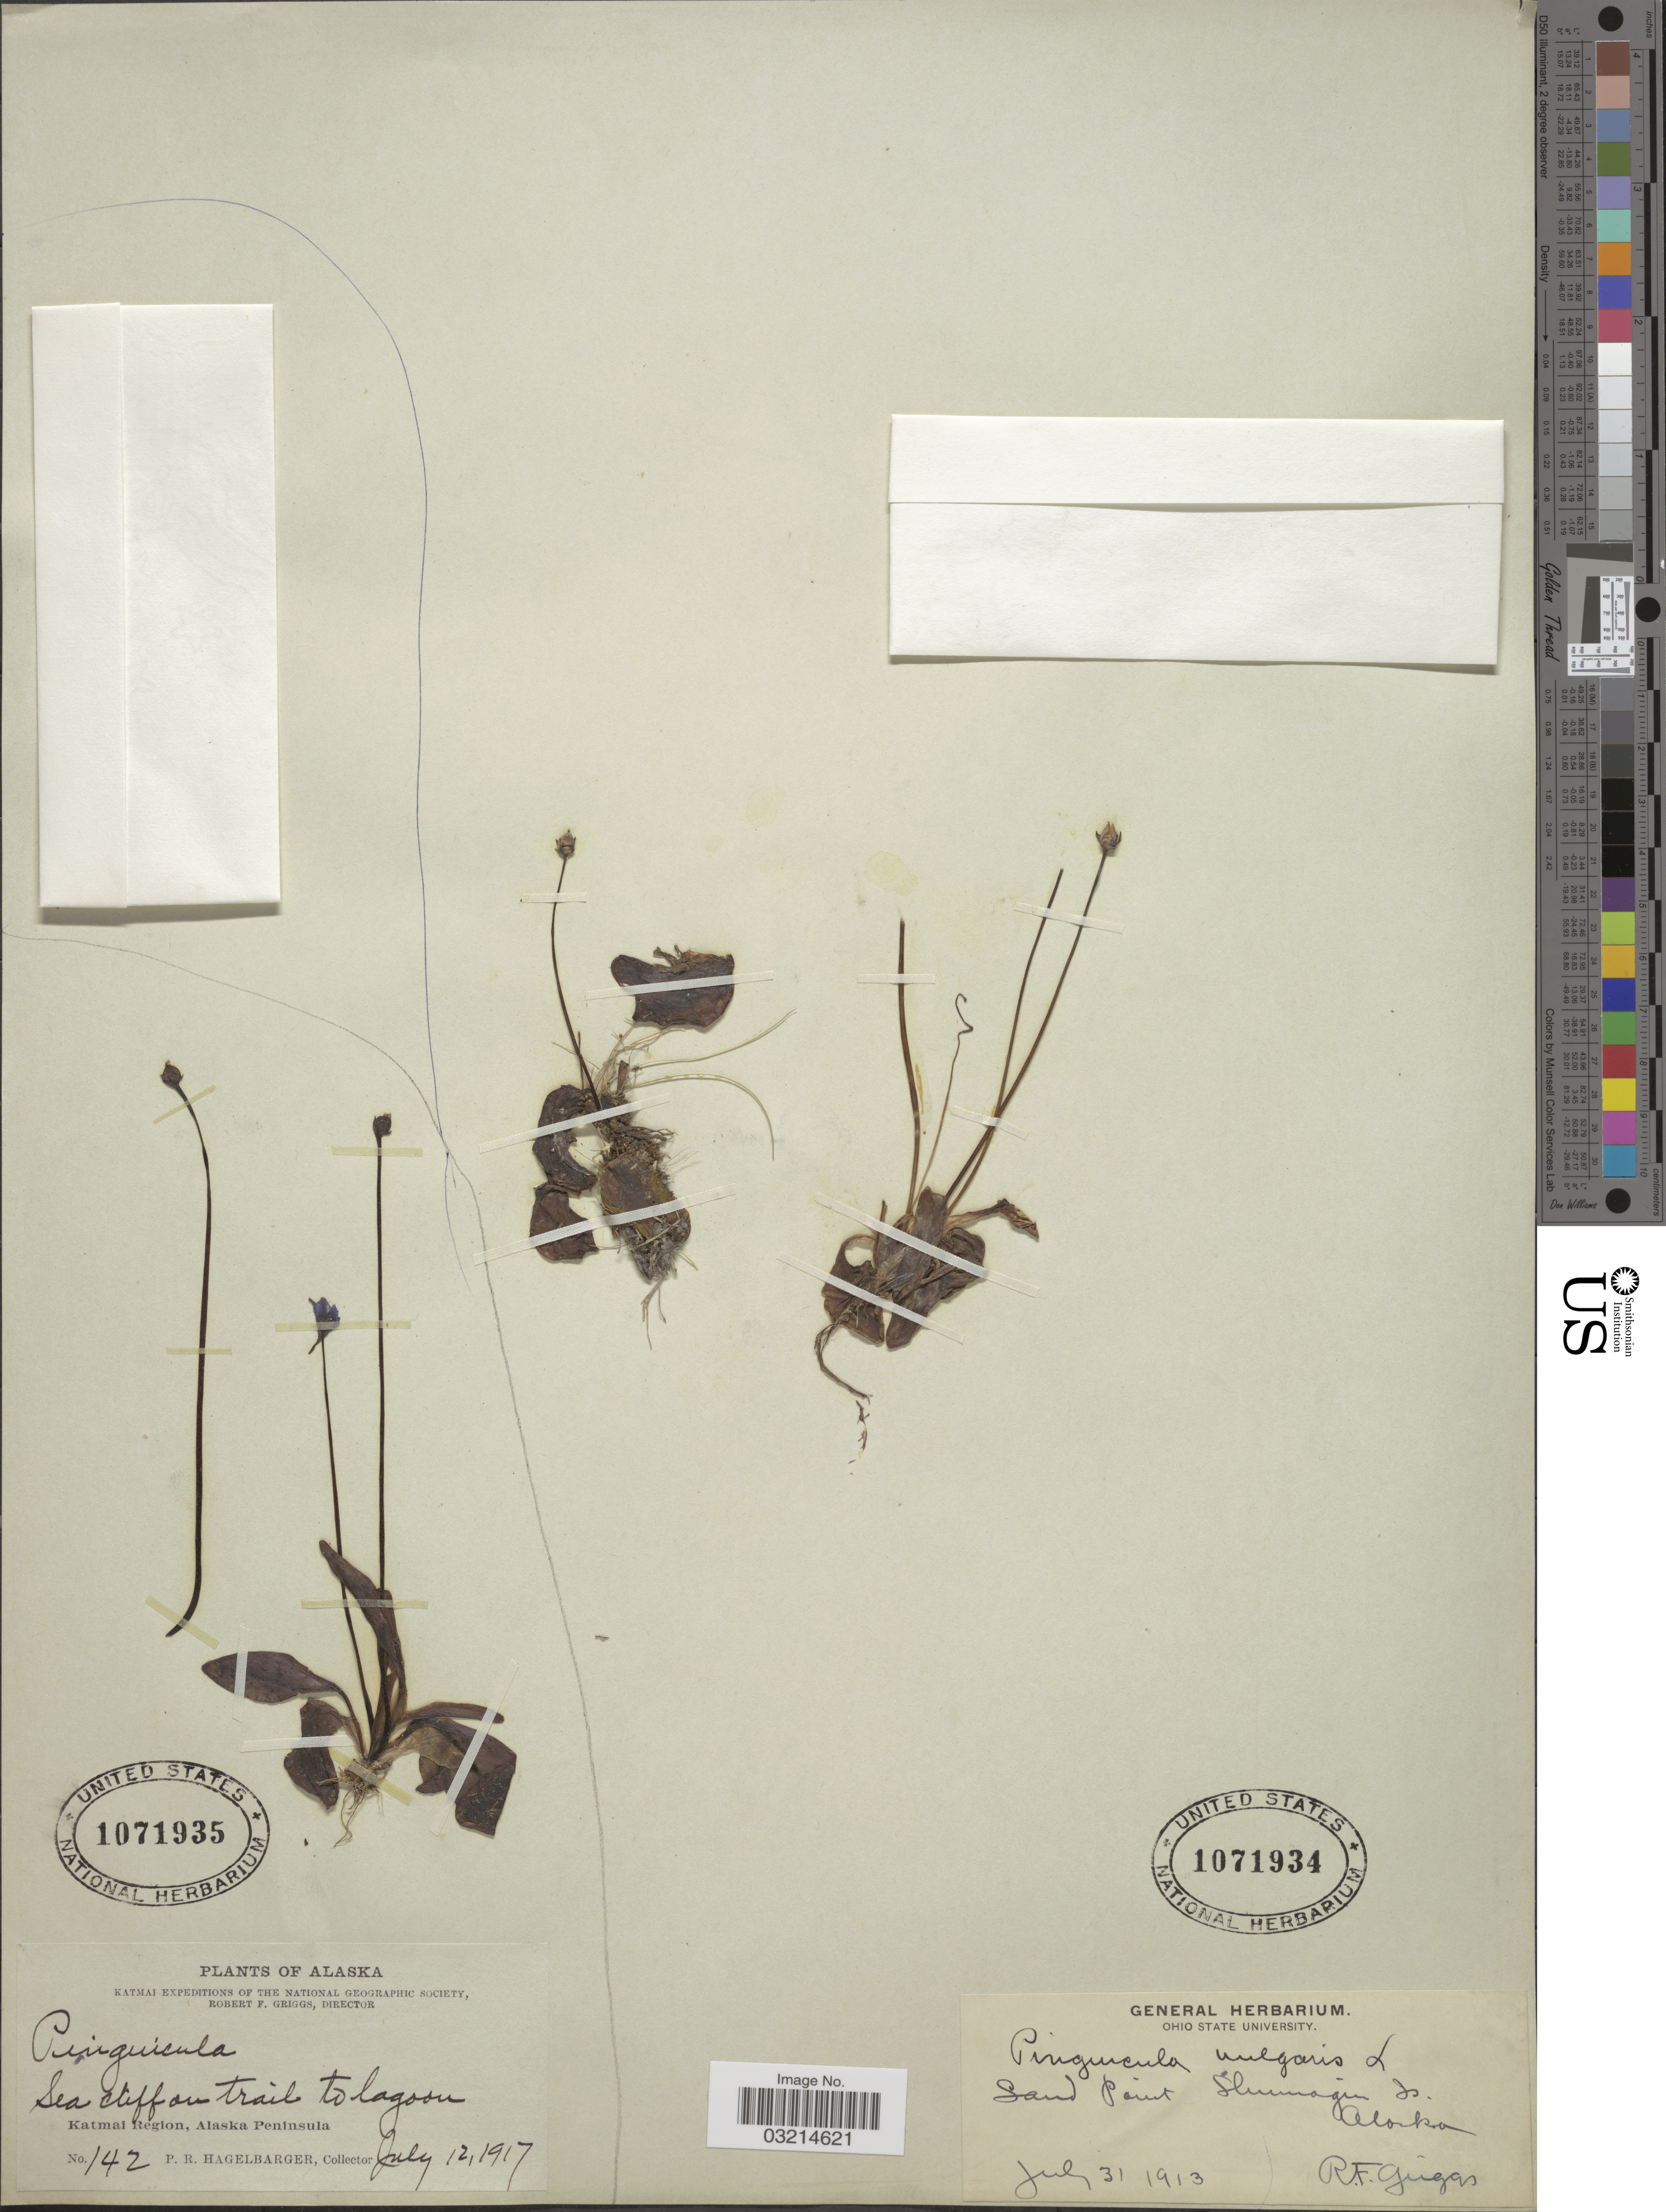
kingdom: Plantae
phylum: Tracheophyta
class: Magnoliopsida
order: Lamiales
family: Lentibulariaceae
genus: Pinguicula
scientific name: Pinguicula vulgaris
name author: L.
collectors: P. Hagelbarger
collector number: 142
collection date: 1917-07-12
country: United States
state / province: Alaska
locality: Sea cliff on trail to lagoon, Katmai Region, Alaska Peninsula.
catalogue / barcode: US 1071935-2